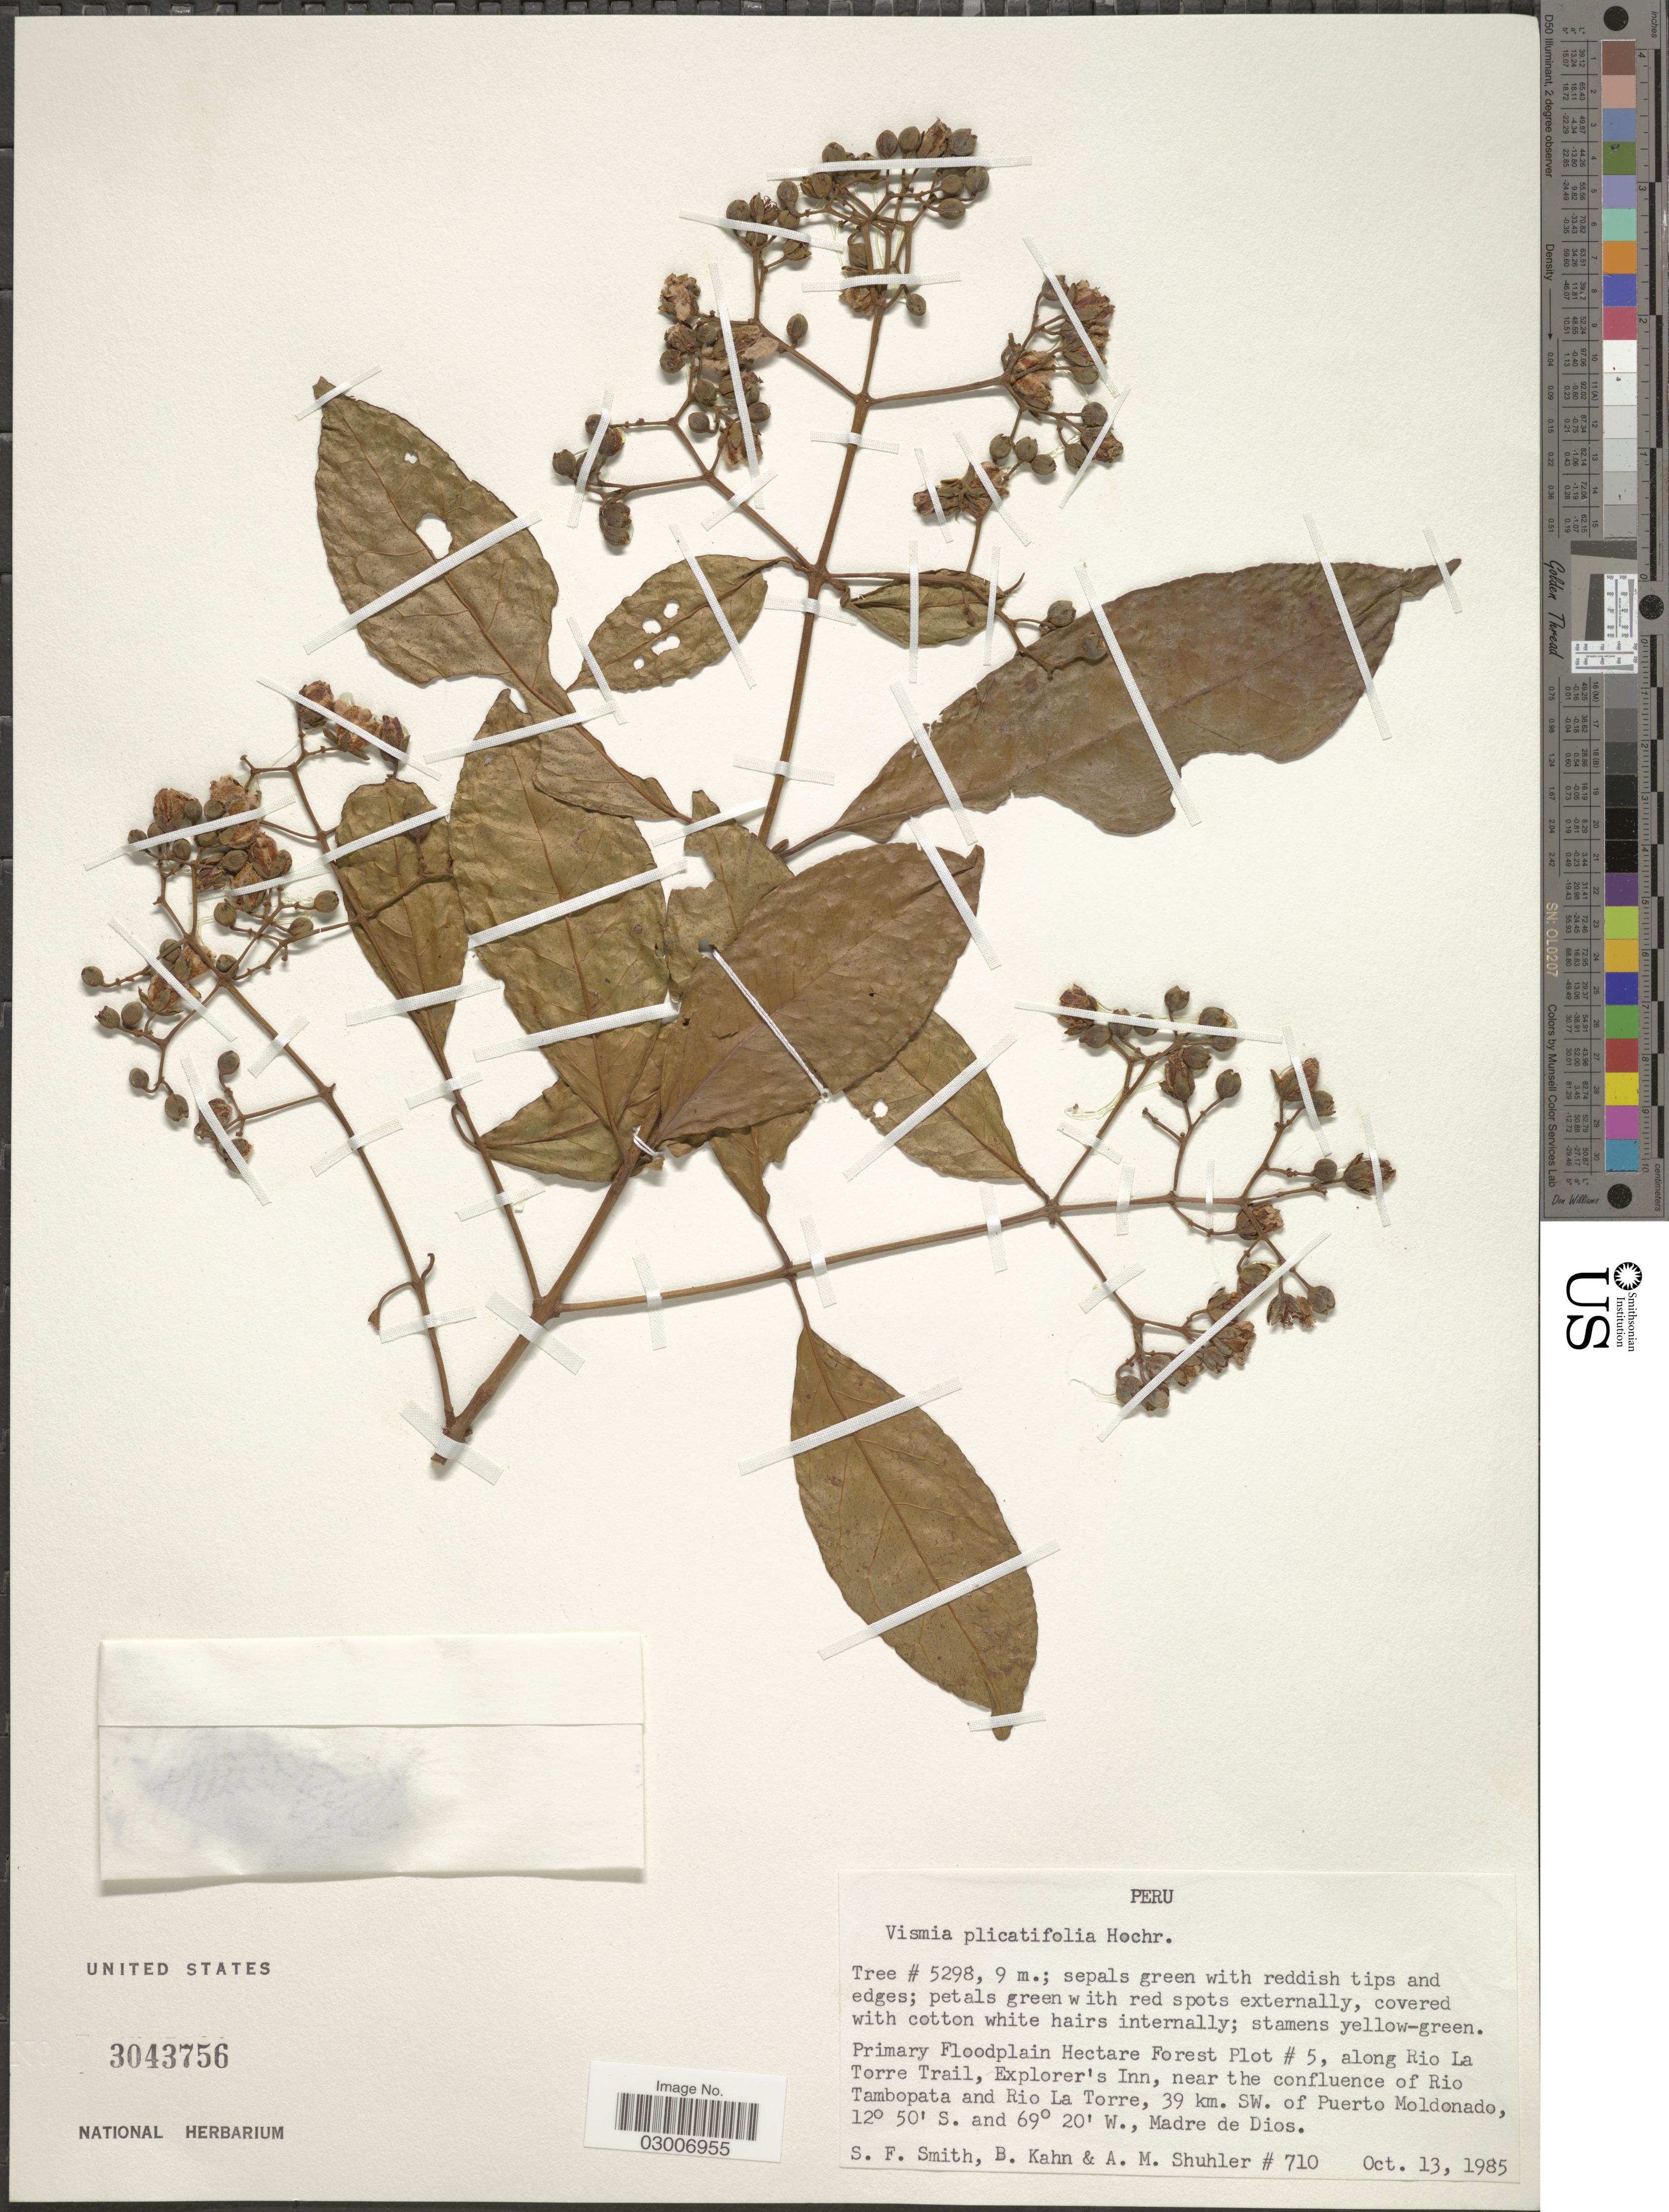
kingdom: Plantae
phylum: Tracheophyta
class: Magnoliopsida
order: Malpighiales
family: Hypericaceae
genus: Vismia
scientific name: Vismia plicatifolia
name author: Hochr.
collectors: S.F. Smith, B. Kahn & A. Shuhler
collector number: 710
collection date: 1985-10-13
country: Peru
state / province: Madre de Dios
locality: Primary Floodplain Hectare Forest Plot # 5, along Rio La Torre Trail, Explorer's Inn, near the confluence of Rio Tambopata and Rio La Torre, 39 km. SW. of Puerto Moldonado, Madre de Dios.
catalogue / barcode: US 3043756